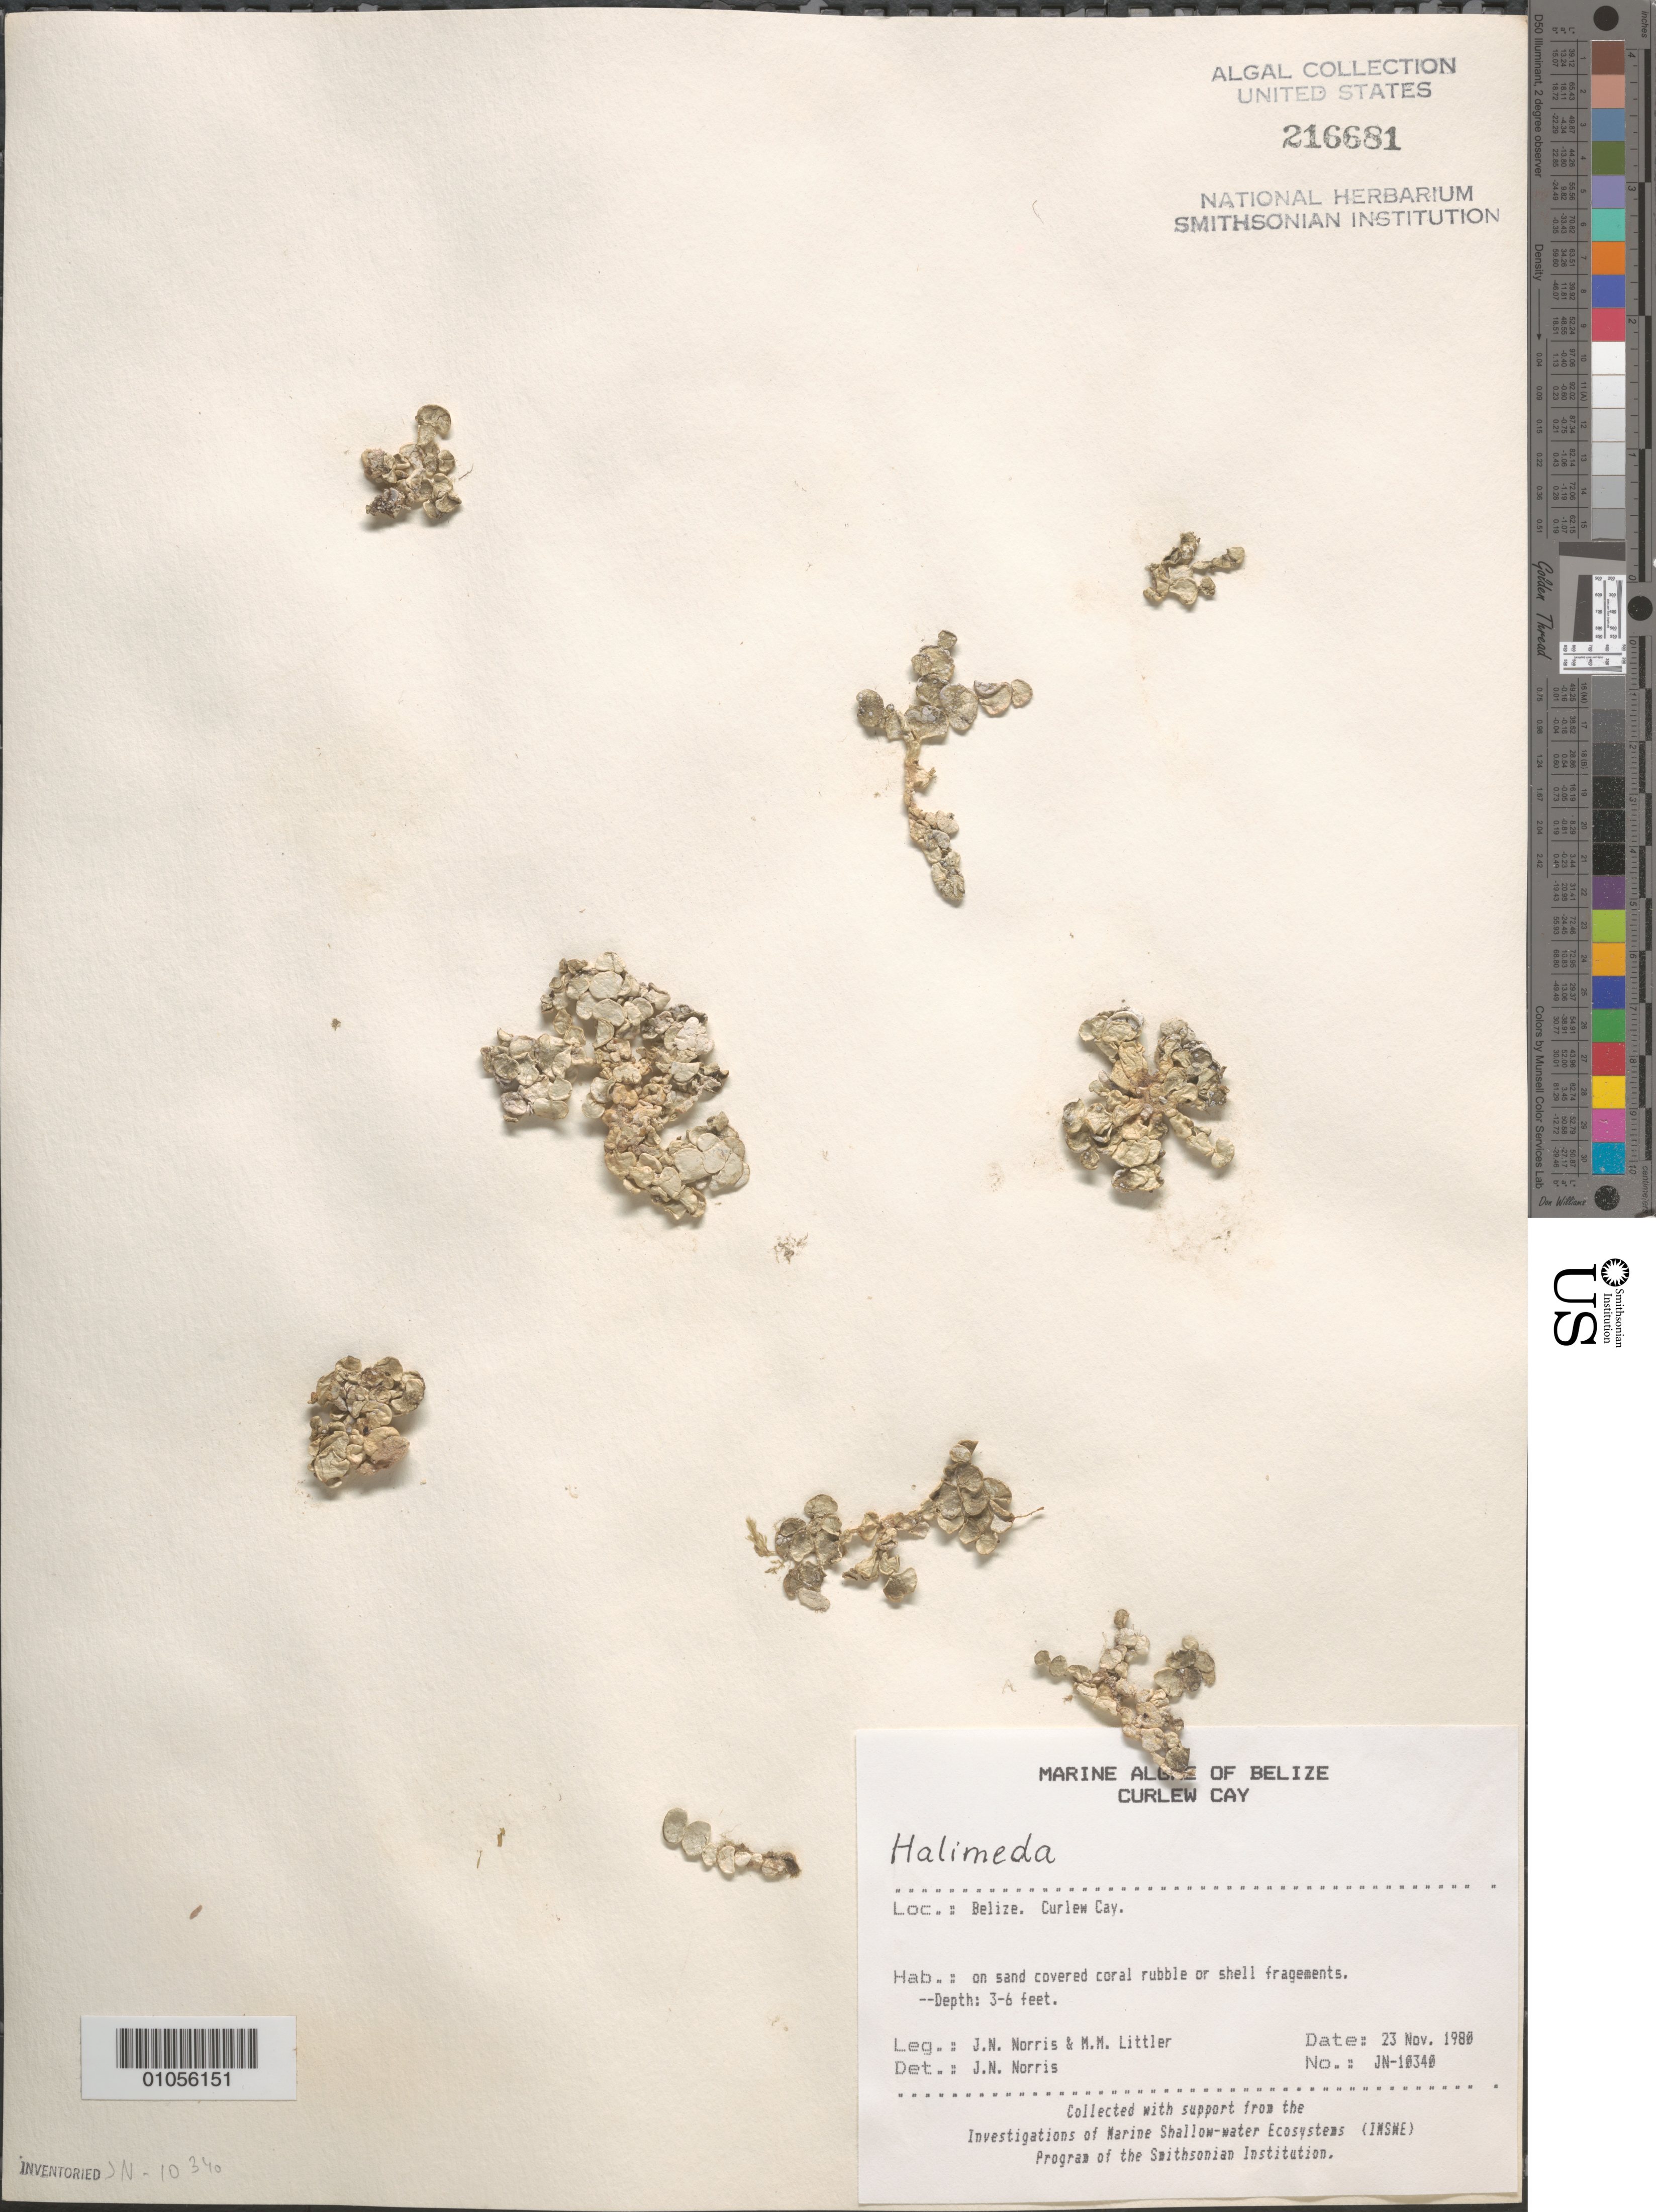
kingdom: Plantae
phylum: Chlorophyta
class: Ulvophyceae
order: Bryopsidales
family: Halimedaceae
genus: Halimeda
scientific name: Halimeda sp.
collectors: J. N. Norris & M. M. Littler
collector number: JN-10340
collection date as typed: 23 Nov 1980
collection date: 1980-11-23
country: Belize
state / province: Stann Creek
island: Curlew Cay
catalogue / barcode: US 216681